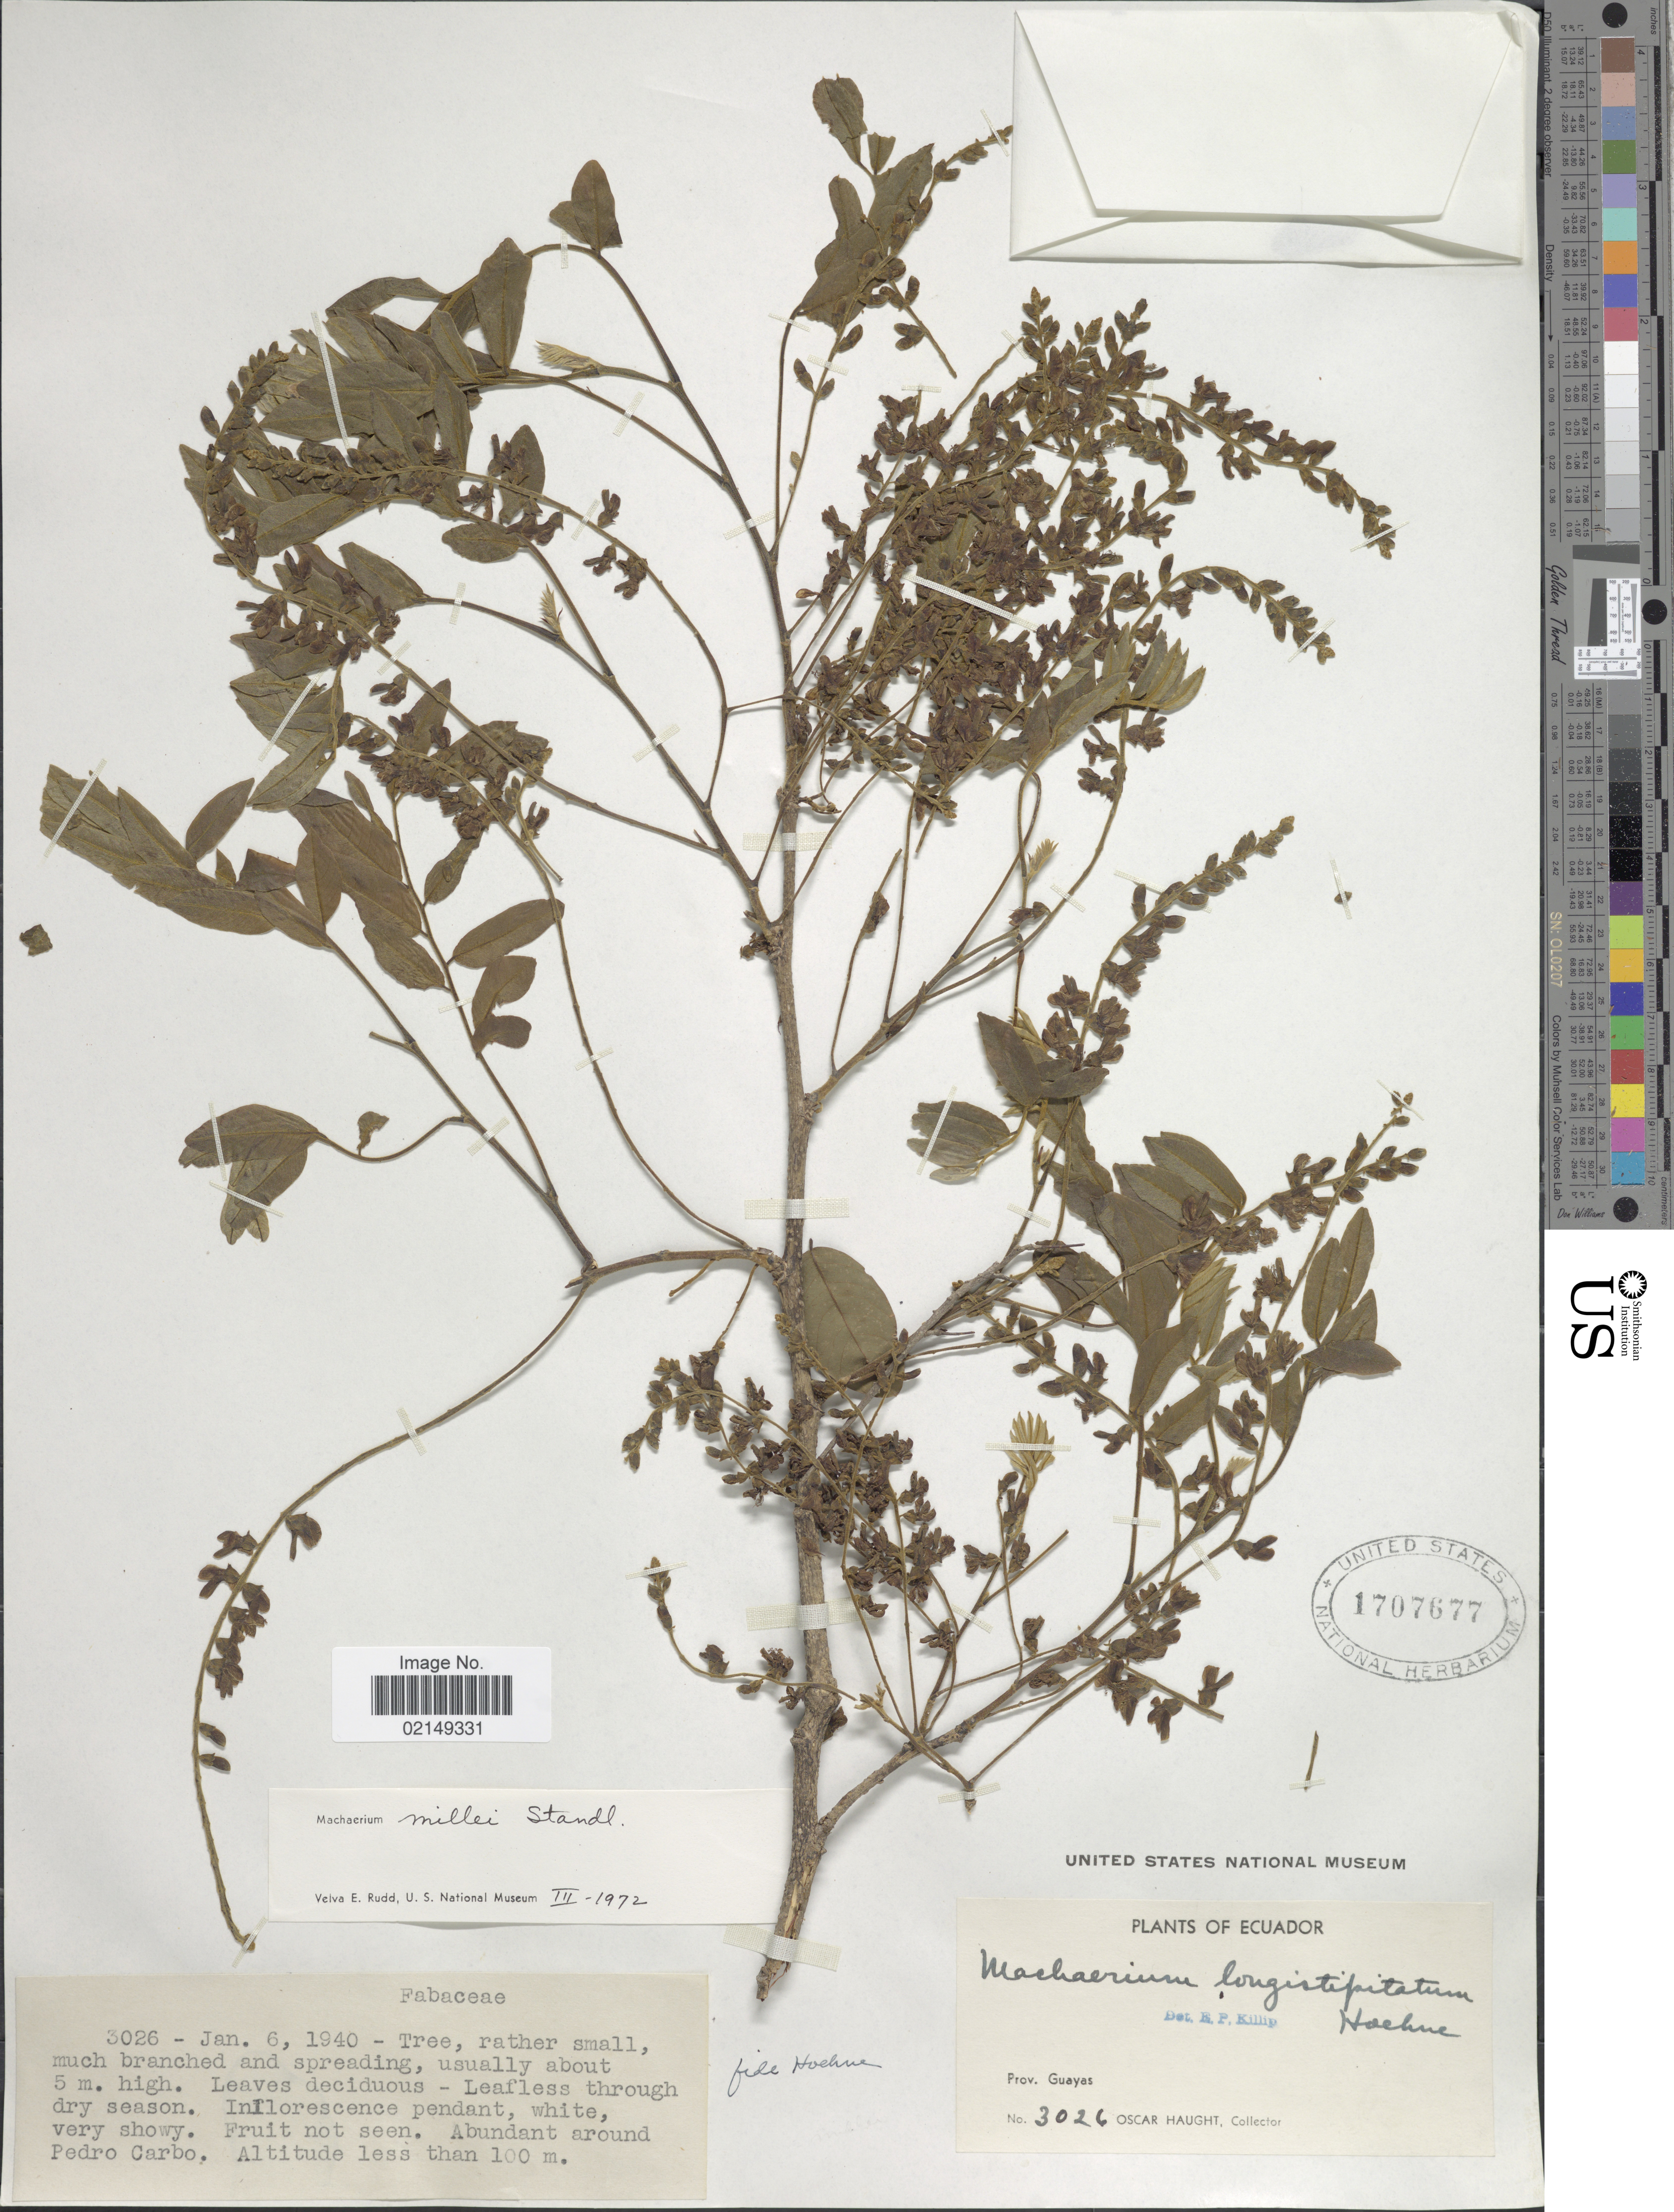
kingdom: Plantae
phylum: Tracheophyta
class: Magnoliopsida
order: Fabales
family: Fabaceae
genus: Machaerium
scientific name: Machaerium millei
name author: Standl.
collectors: O. L. Haught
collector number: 3026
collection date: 1940-01-06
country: Ecuador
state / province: Guayas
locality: Around Pedro Carbo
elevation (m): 100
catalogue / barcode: US 1707677